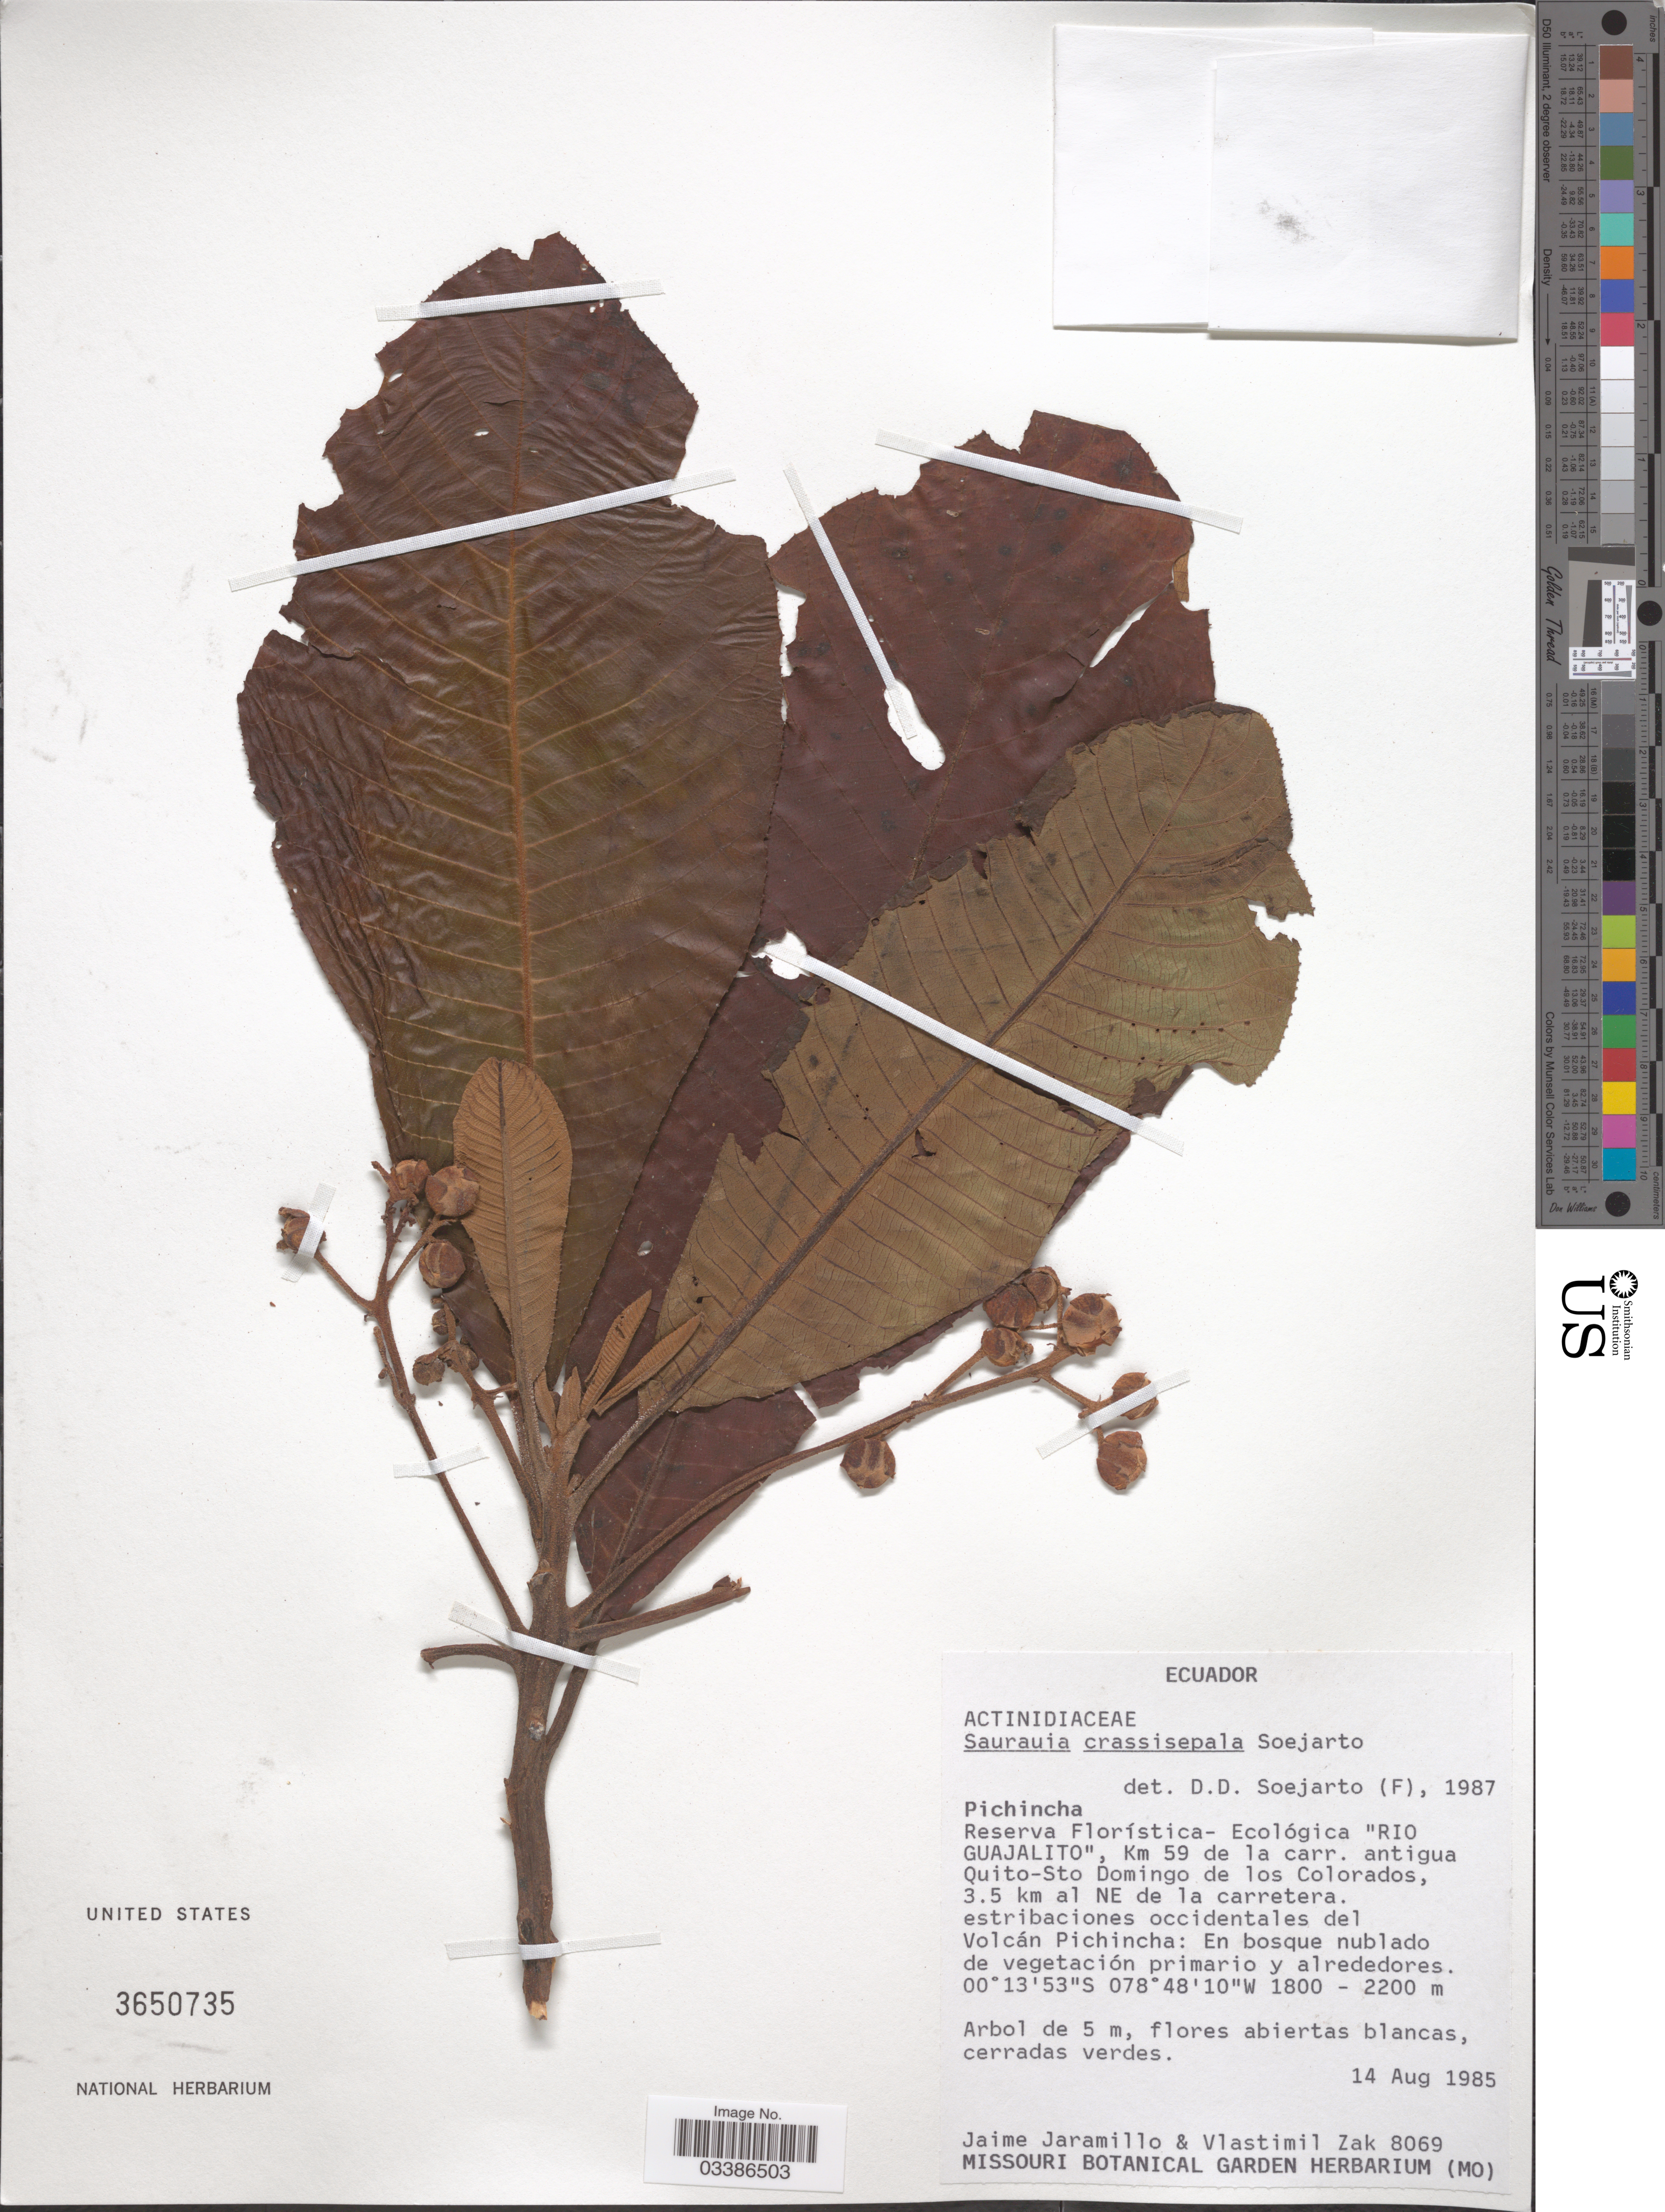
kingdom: Plantae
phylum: Tracheophyta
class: Magnoliopsida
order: Ericales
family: Actinidiaceae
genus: Saurauia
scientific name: Saurauia crassisepala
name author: Soejarto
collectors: J. Jaramillo & V. Zak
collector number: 8069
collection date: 1985-08-14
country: Ecuador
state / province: Pichincha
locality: Reserva Florística-Ecológica "Rio Guajalito", Km 59 de la carr. antigua Quito-Sto Domingo de los Colorados, 3.5 km al NE de la carretera. estribaciones occidentales del Volcán Pichincha.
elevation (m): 1800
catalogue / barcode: US 3650735